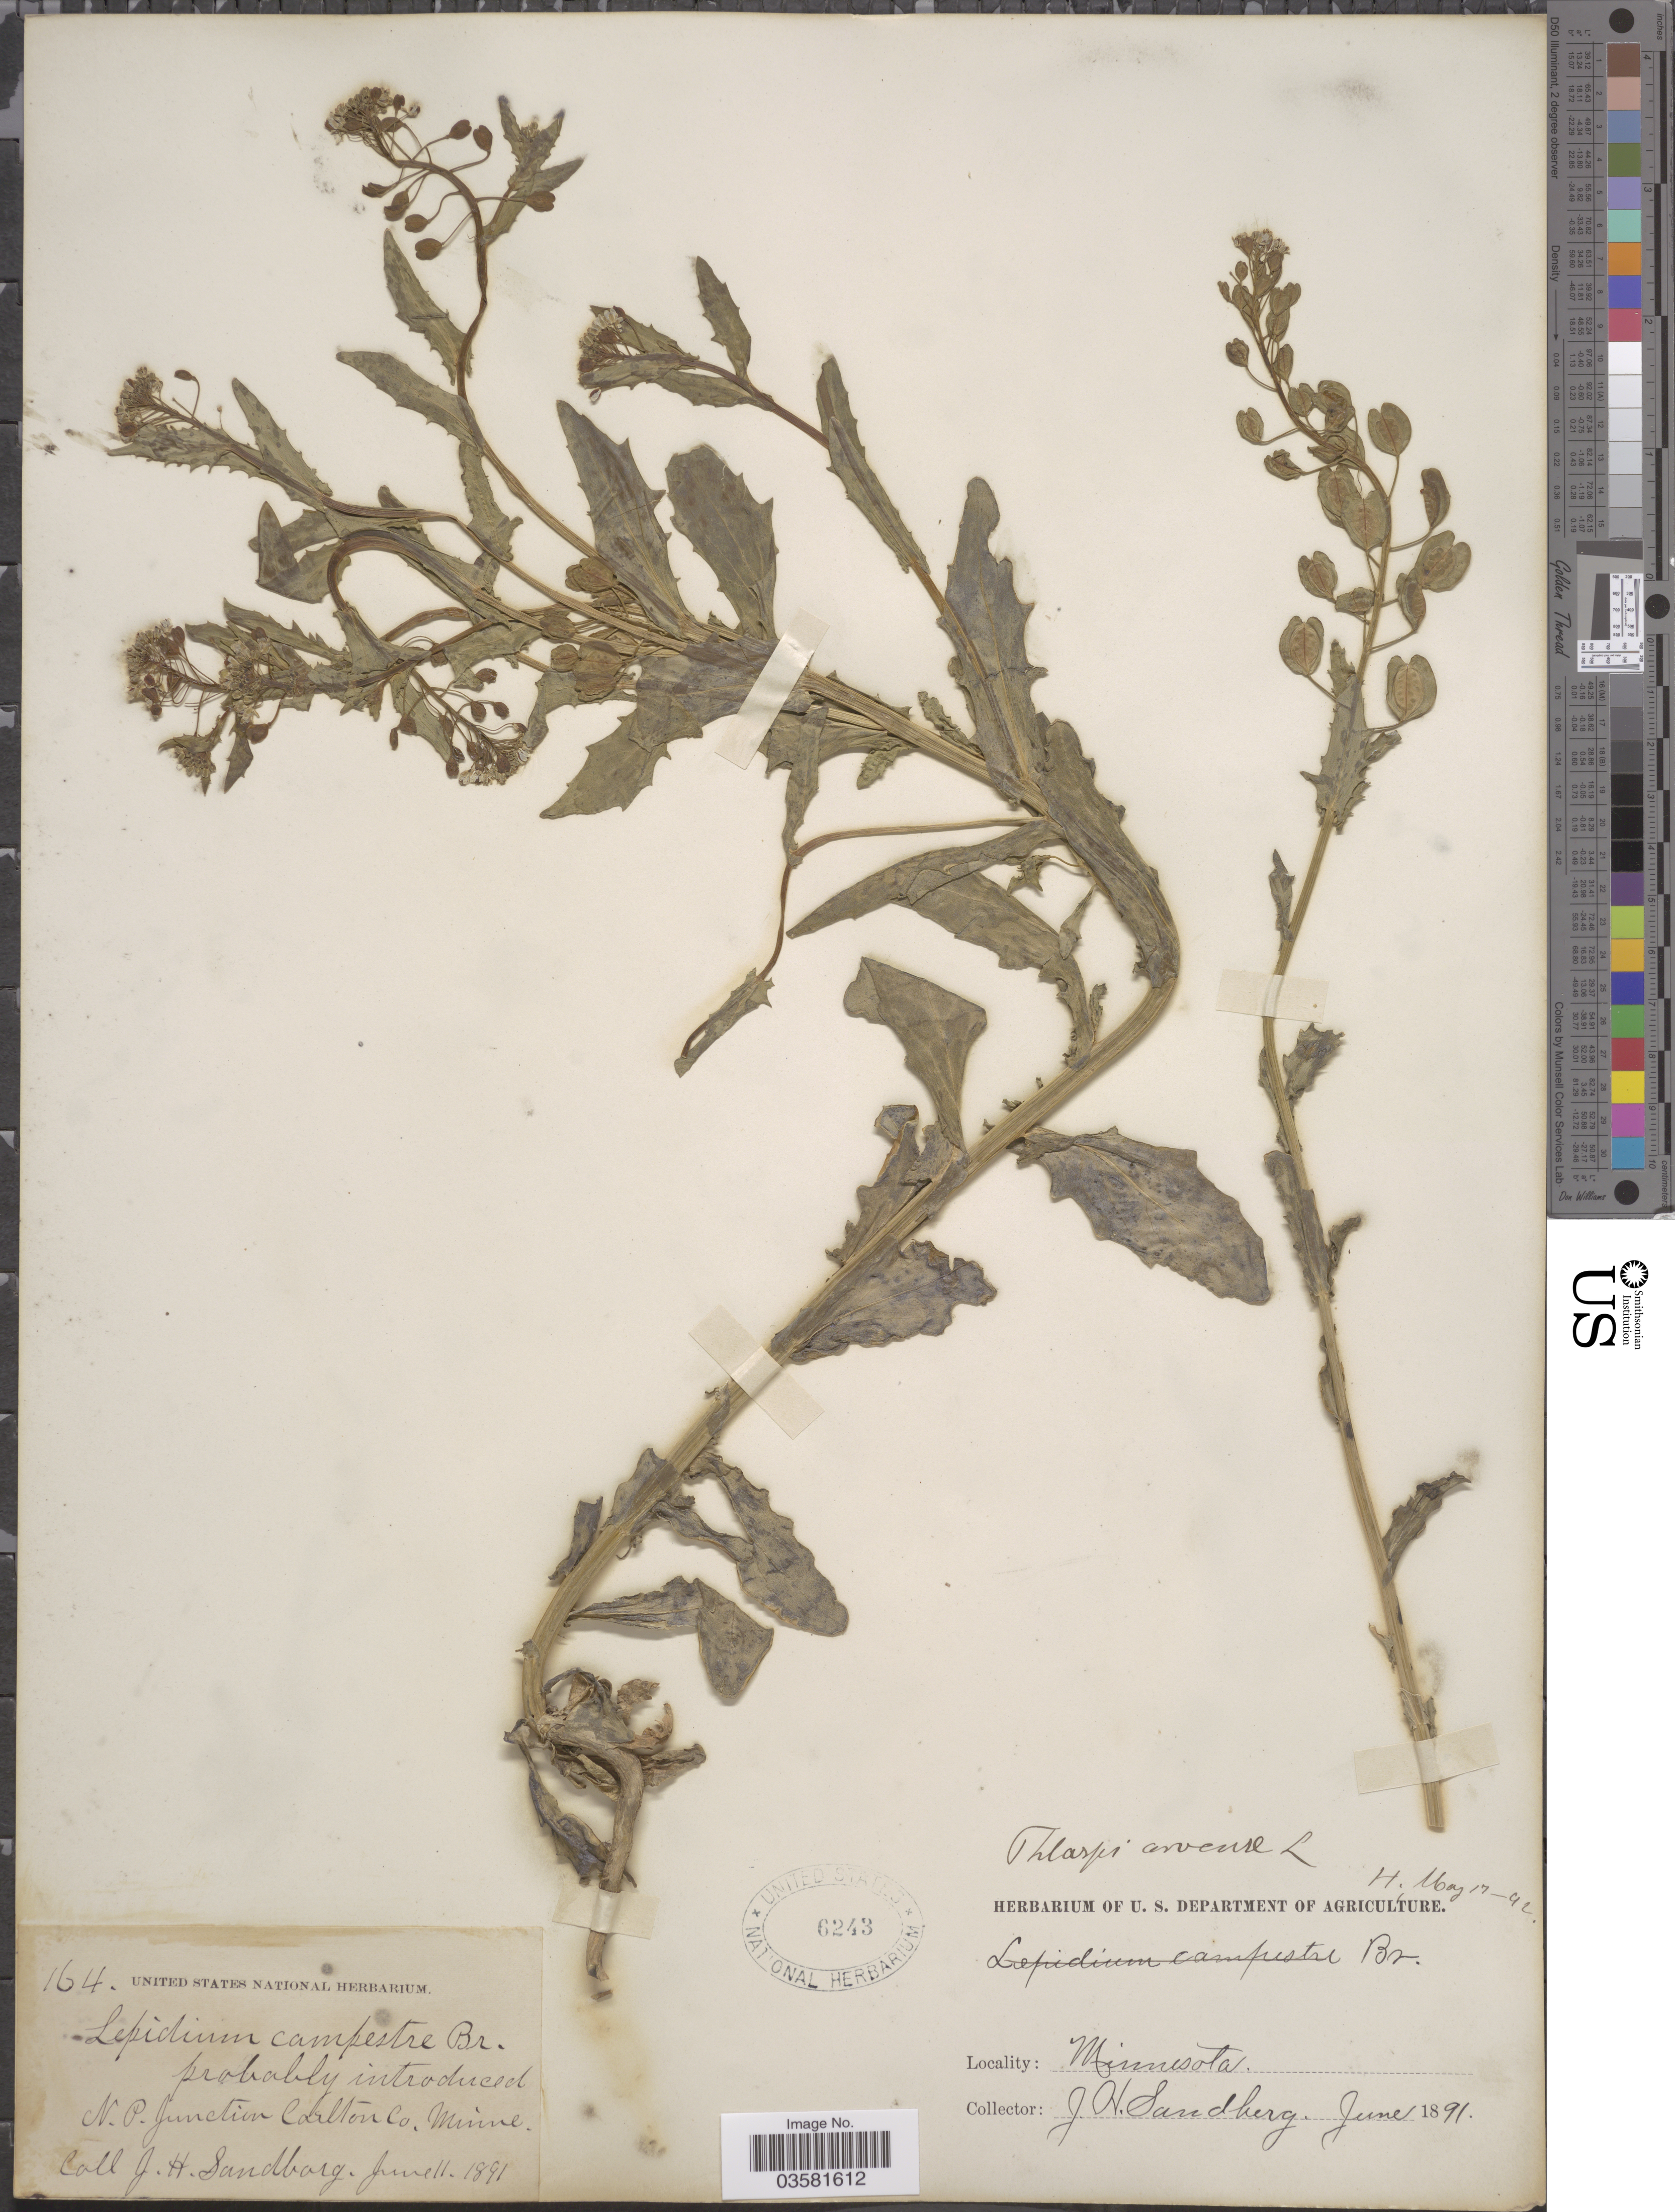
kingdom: Plantae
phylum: Tracheophyta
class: Magnoliopsida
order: Brassicales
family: Brassicaceae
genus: Thlaspi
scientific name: Thlaspi arvense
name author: L.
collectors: J. H. Sandberg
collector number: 164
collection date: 1891-06-11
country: United States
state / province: Minnesota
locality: N. P. Junction Carlton Co.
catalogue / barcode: US 6243